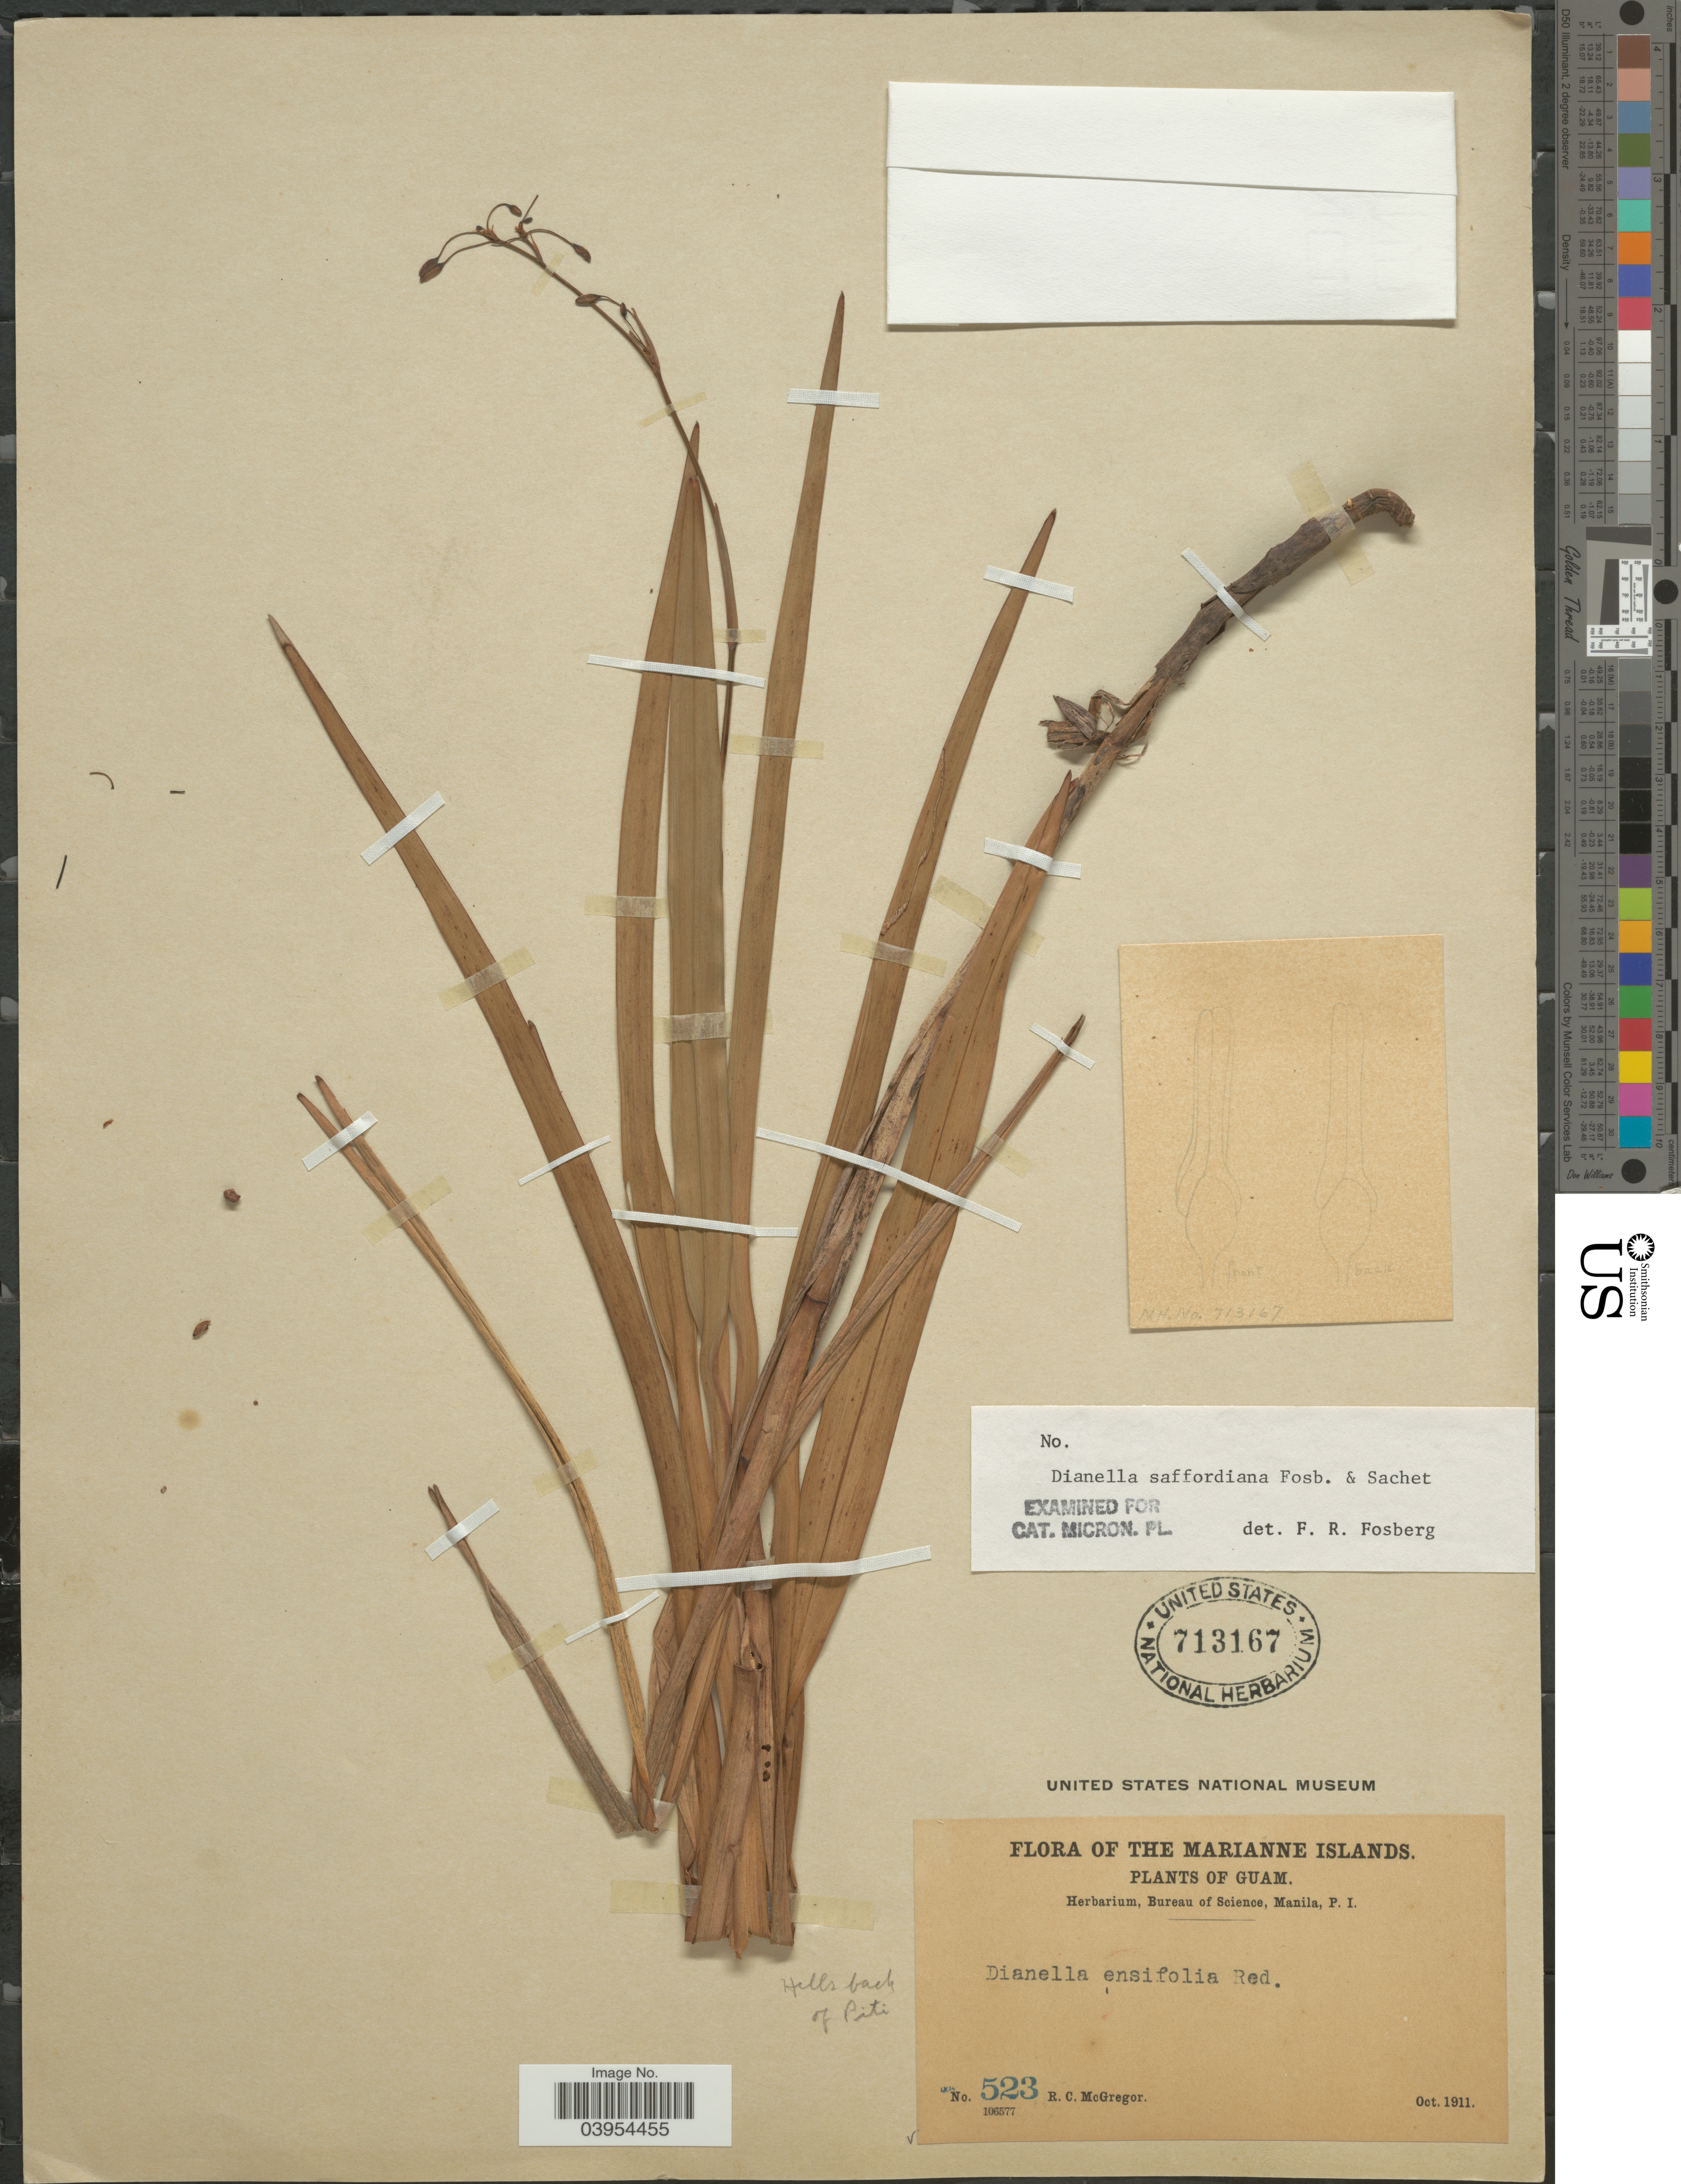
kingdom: Plantae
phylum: Tracheophyta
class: Liliopsida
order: Asparagales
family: Asphodelaceae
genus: Dianella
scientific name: Dianella saffordiana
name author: Fosberg & Sachet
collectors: R. C. McGregor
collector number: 523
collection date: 1911-10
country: Guam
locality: The Marianne Islands. Hills back of Piti.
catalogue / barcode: US 713167